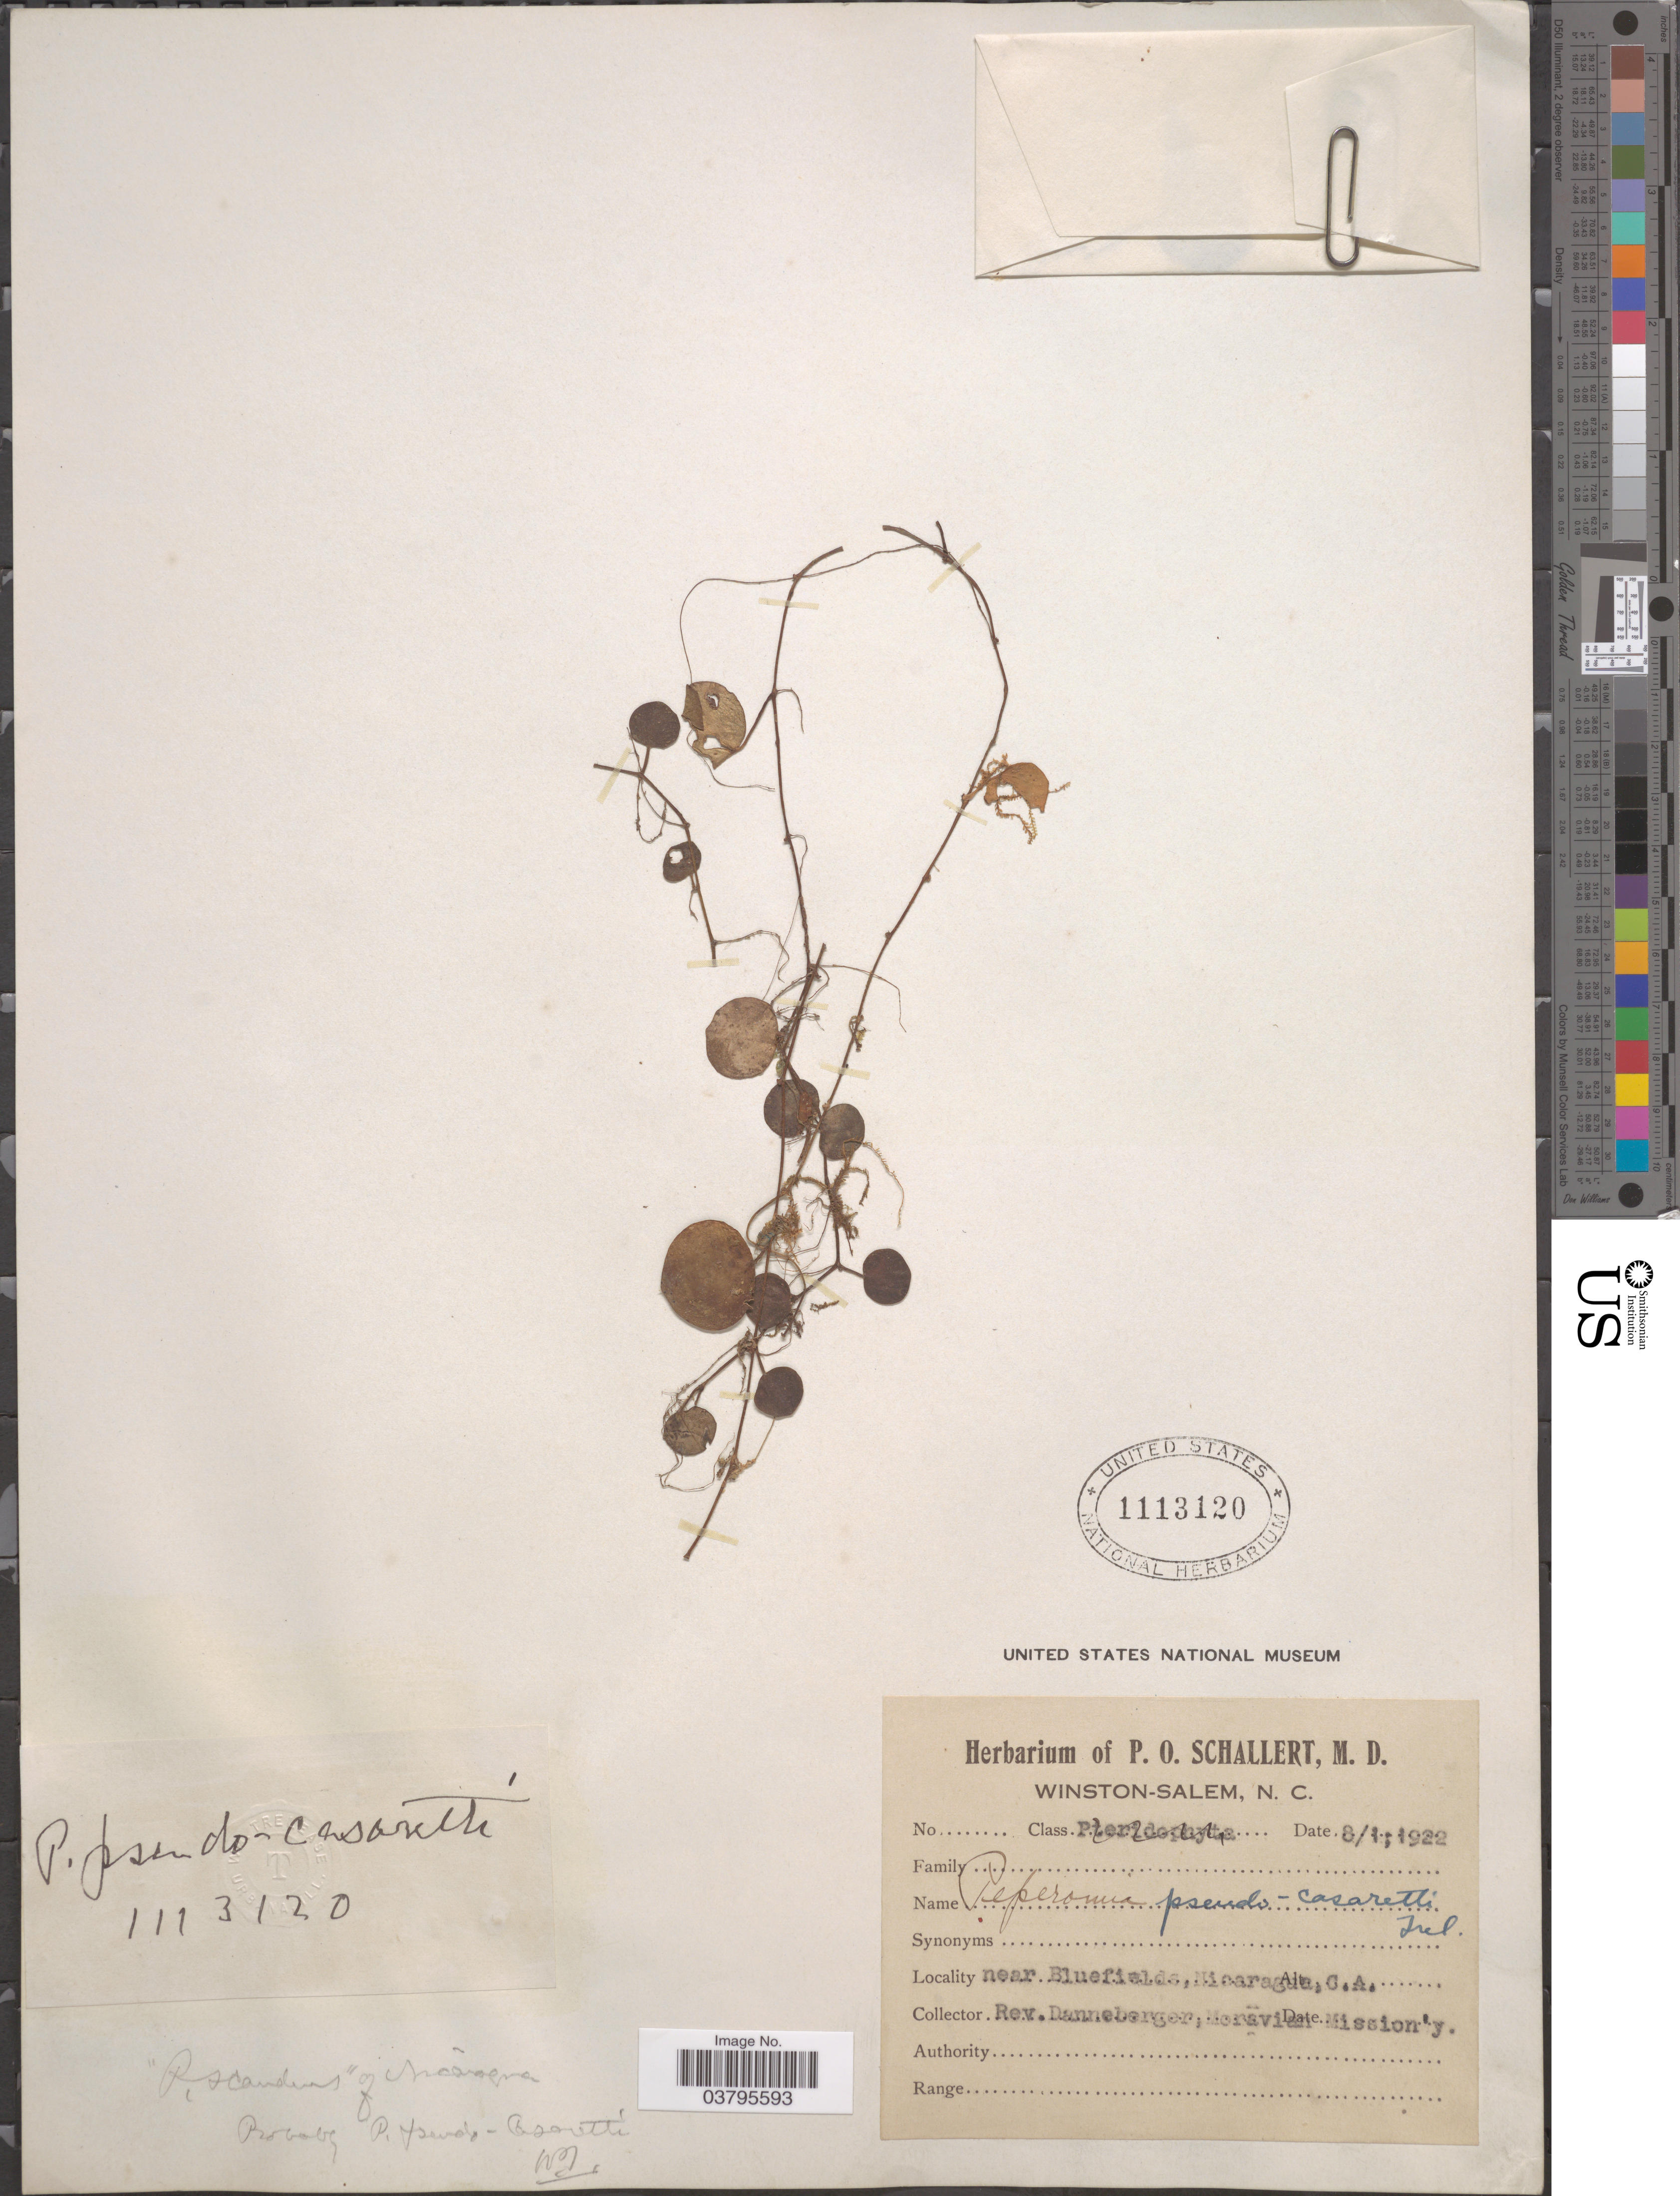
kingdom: Plantae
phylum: Tracheophyta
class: Magnoliopsida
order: Piperales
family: Piperaceae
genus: Peperomia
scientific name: Peperomia pseudocasaretti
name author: C. DC. in Pittier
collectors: Danneberger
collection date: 1922-01-08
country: Nicaragua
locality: Near Bluefields.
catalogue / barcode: US 1113120